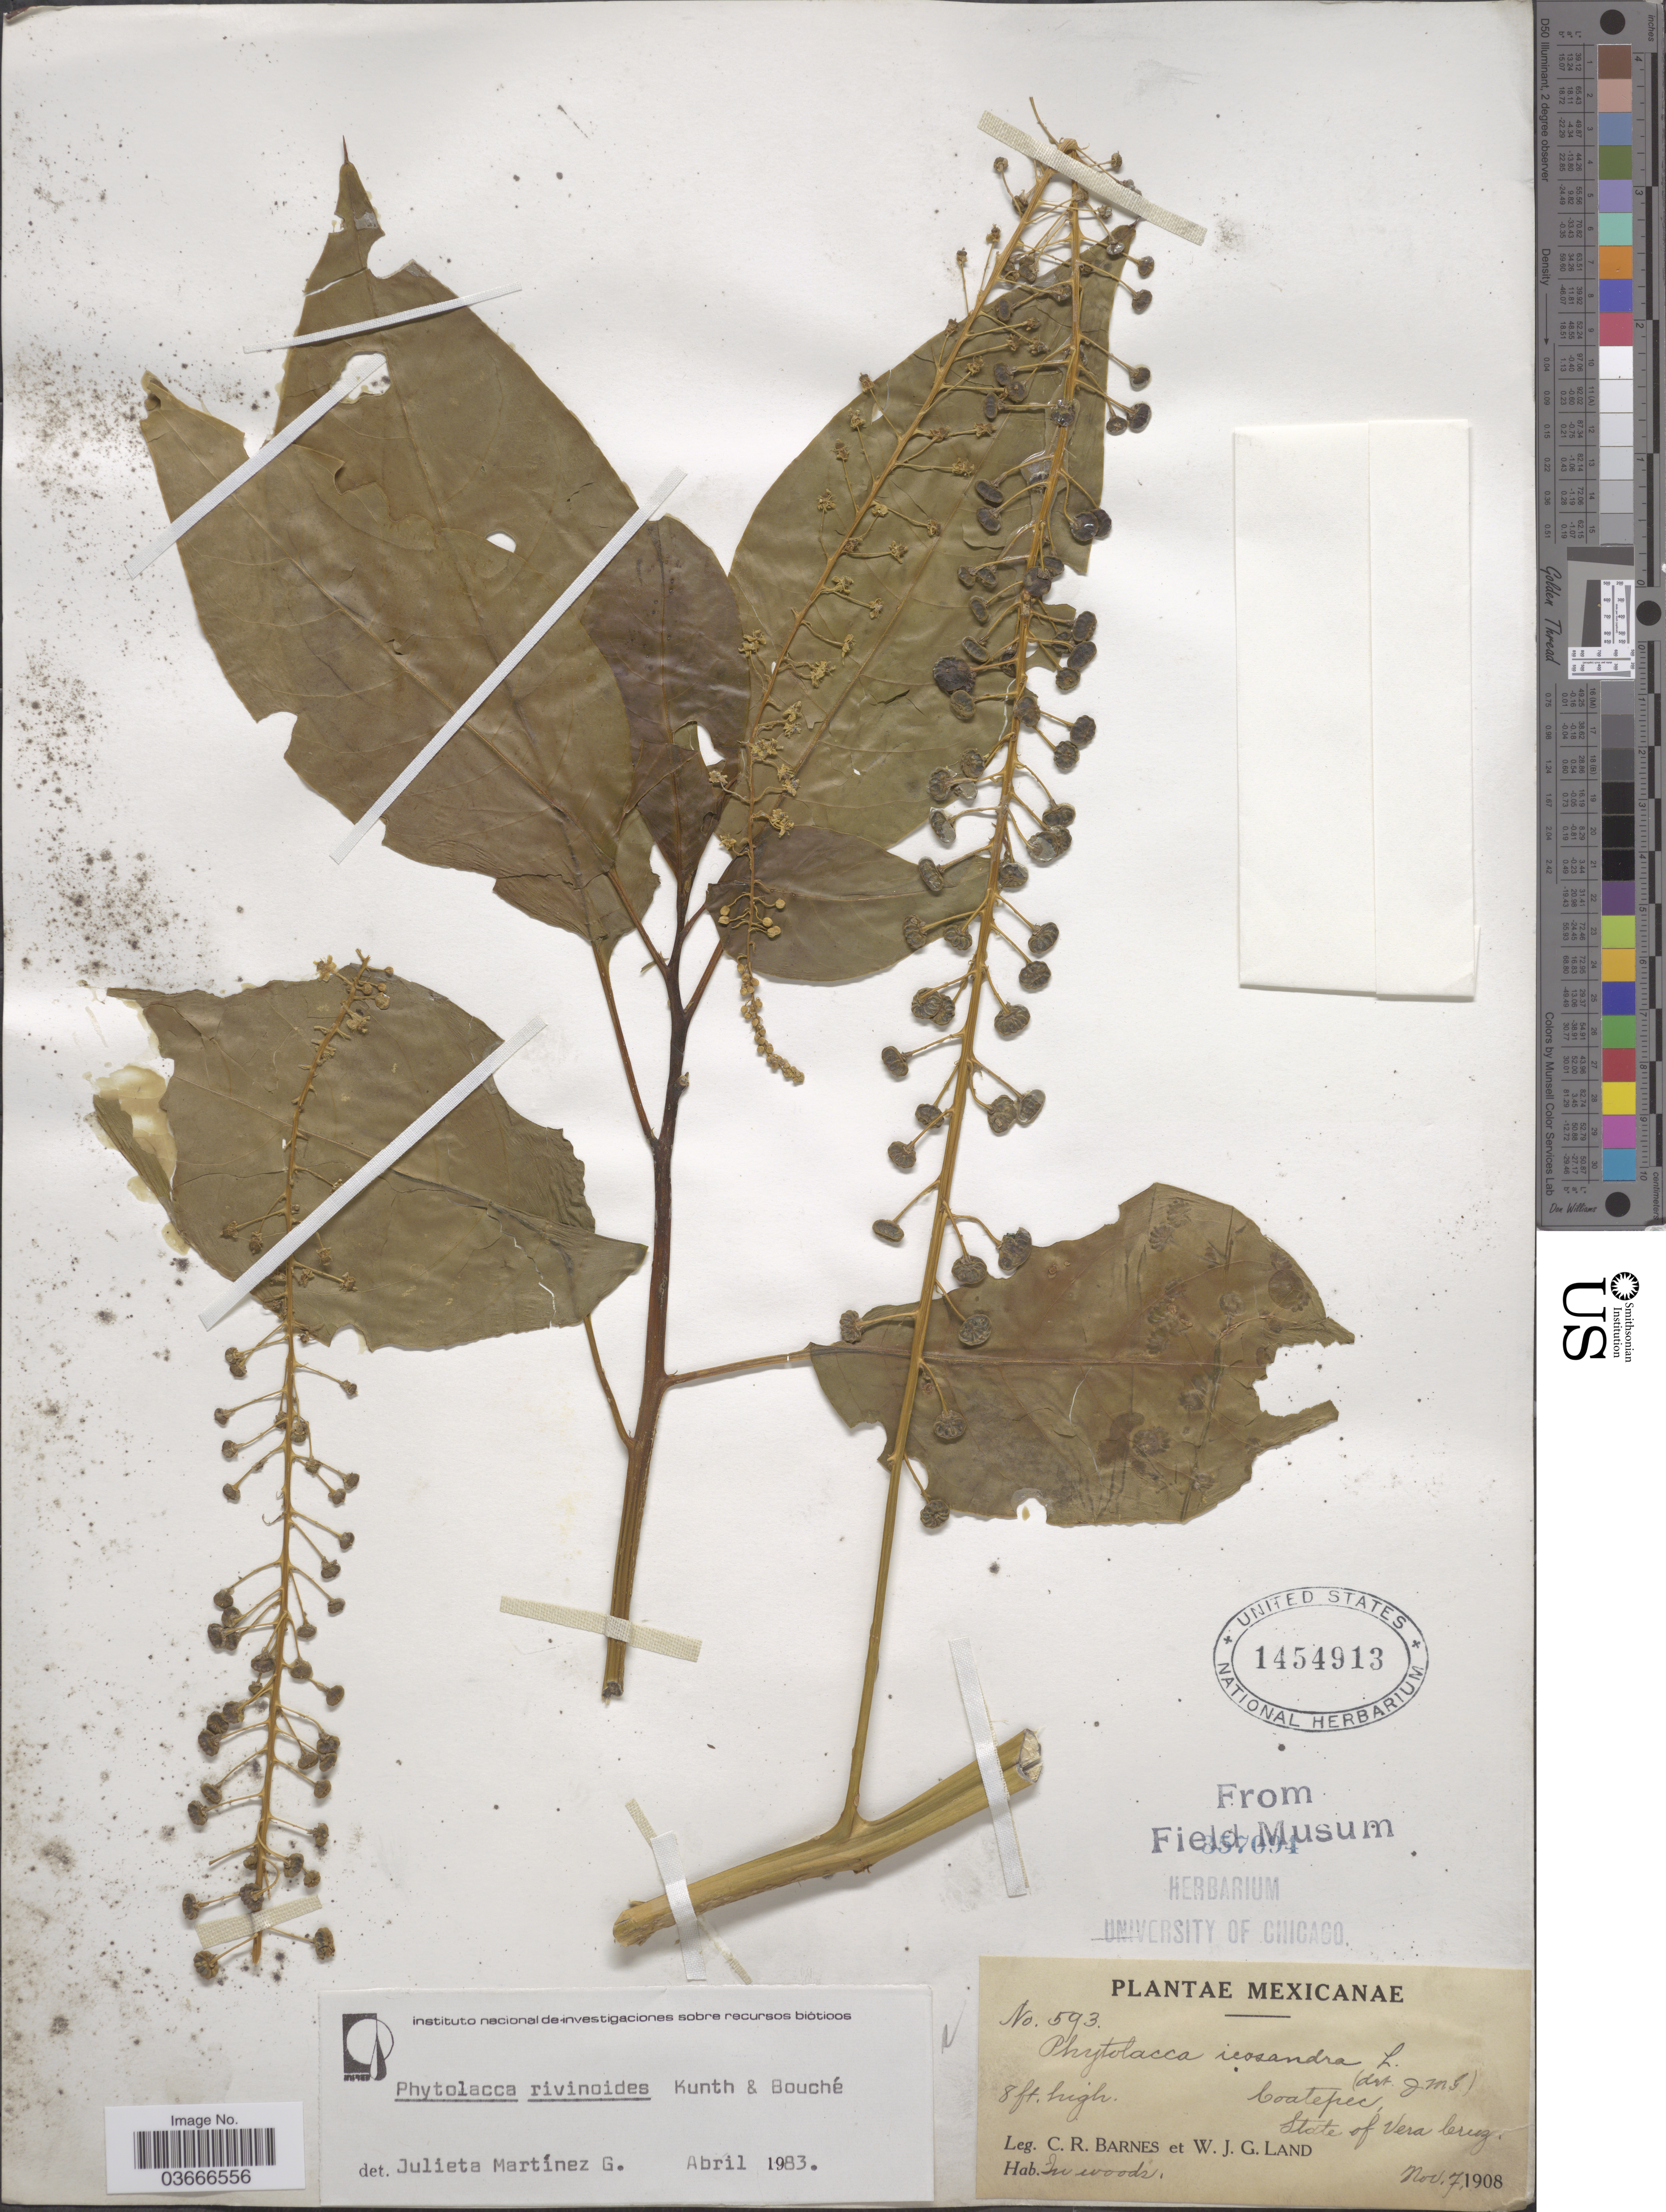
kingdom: Plantae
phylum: Tracheophyta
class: Magnoliopsida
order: Caryophyllales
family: Phytolaccaceae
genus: Phytolacca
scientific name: Phytolacca rivinoides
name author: Kunth & C.D. Bouché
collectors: C. R. Barnes & W. J. G. Land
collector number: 593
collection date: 1908-11-07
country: Mexico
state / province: Veracruz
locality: Coatepec. State of Vera Cruz.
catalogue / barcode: US 1454913